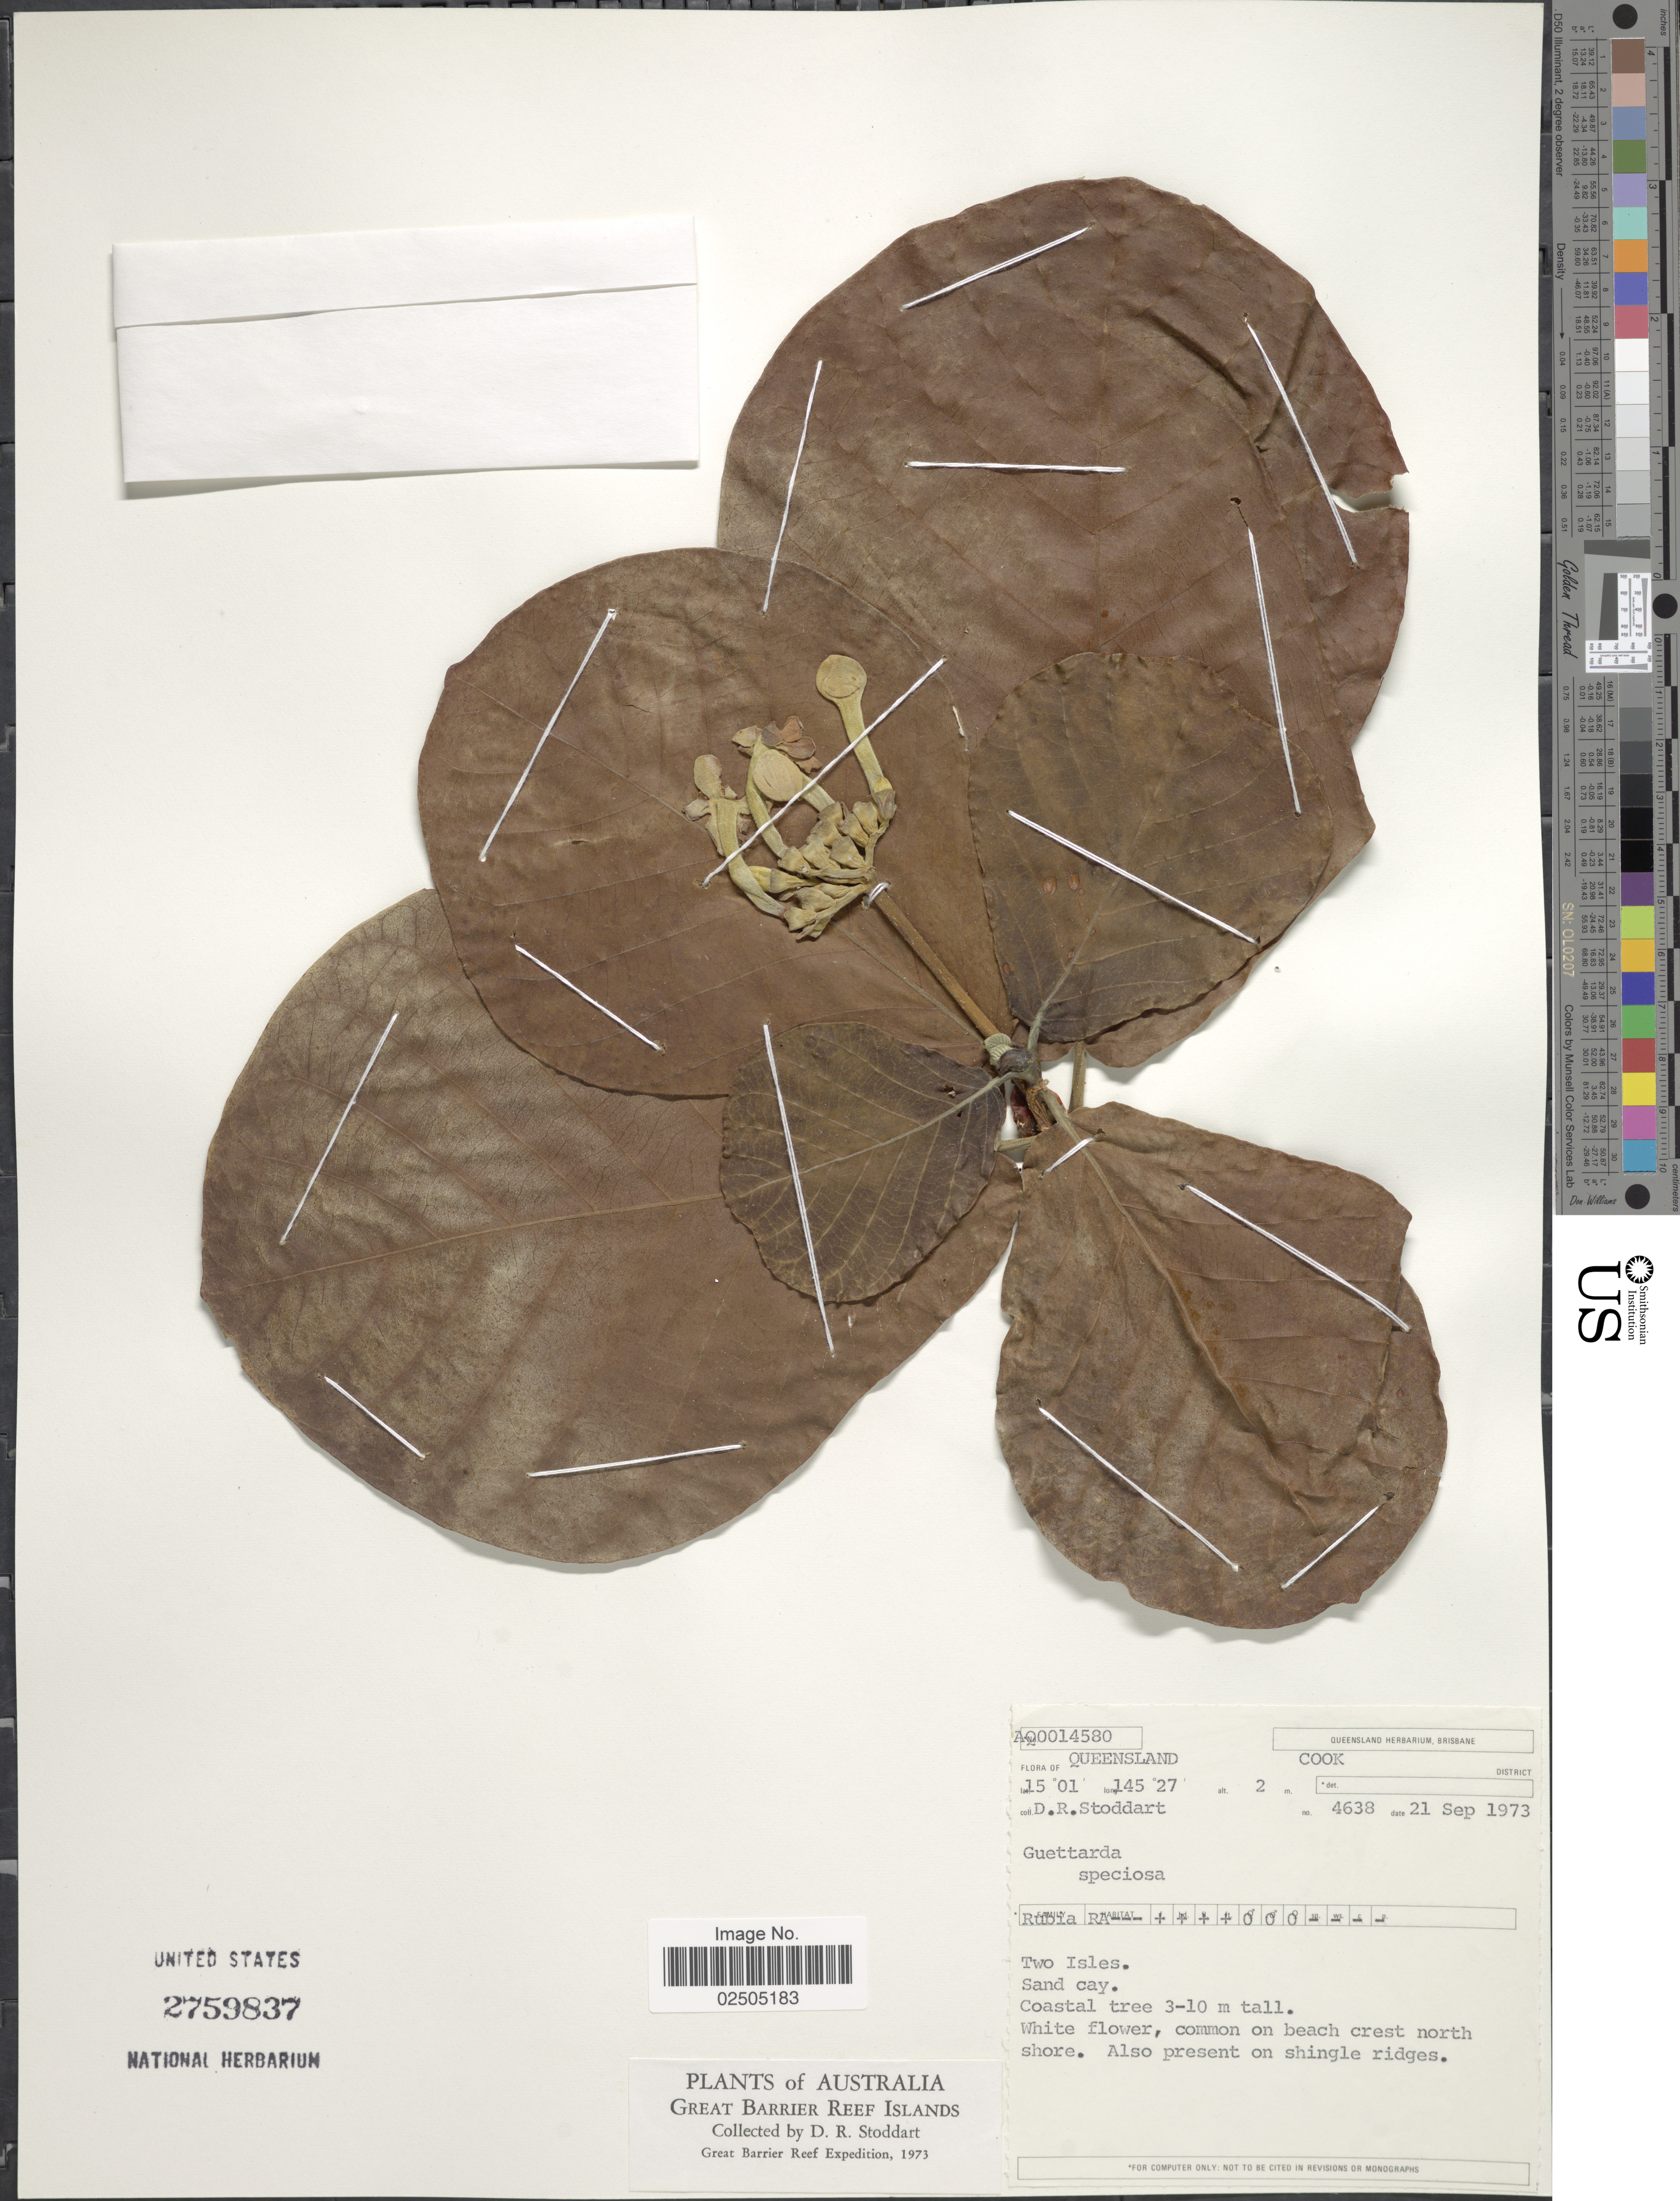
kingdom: Plantae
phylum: Tracheophyta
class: Magnoliopsida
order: Gentianales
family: Rubiaceae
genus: Guettarda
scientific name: Guettarda speciosa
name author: L.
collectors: D. R. Stoddart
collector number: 4638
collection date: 1973-09-21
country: Australia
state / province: Queensland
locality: Cook District, Two Isles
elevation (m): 2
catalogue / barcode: US 2759837